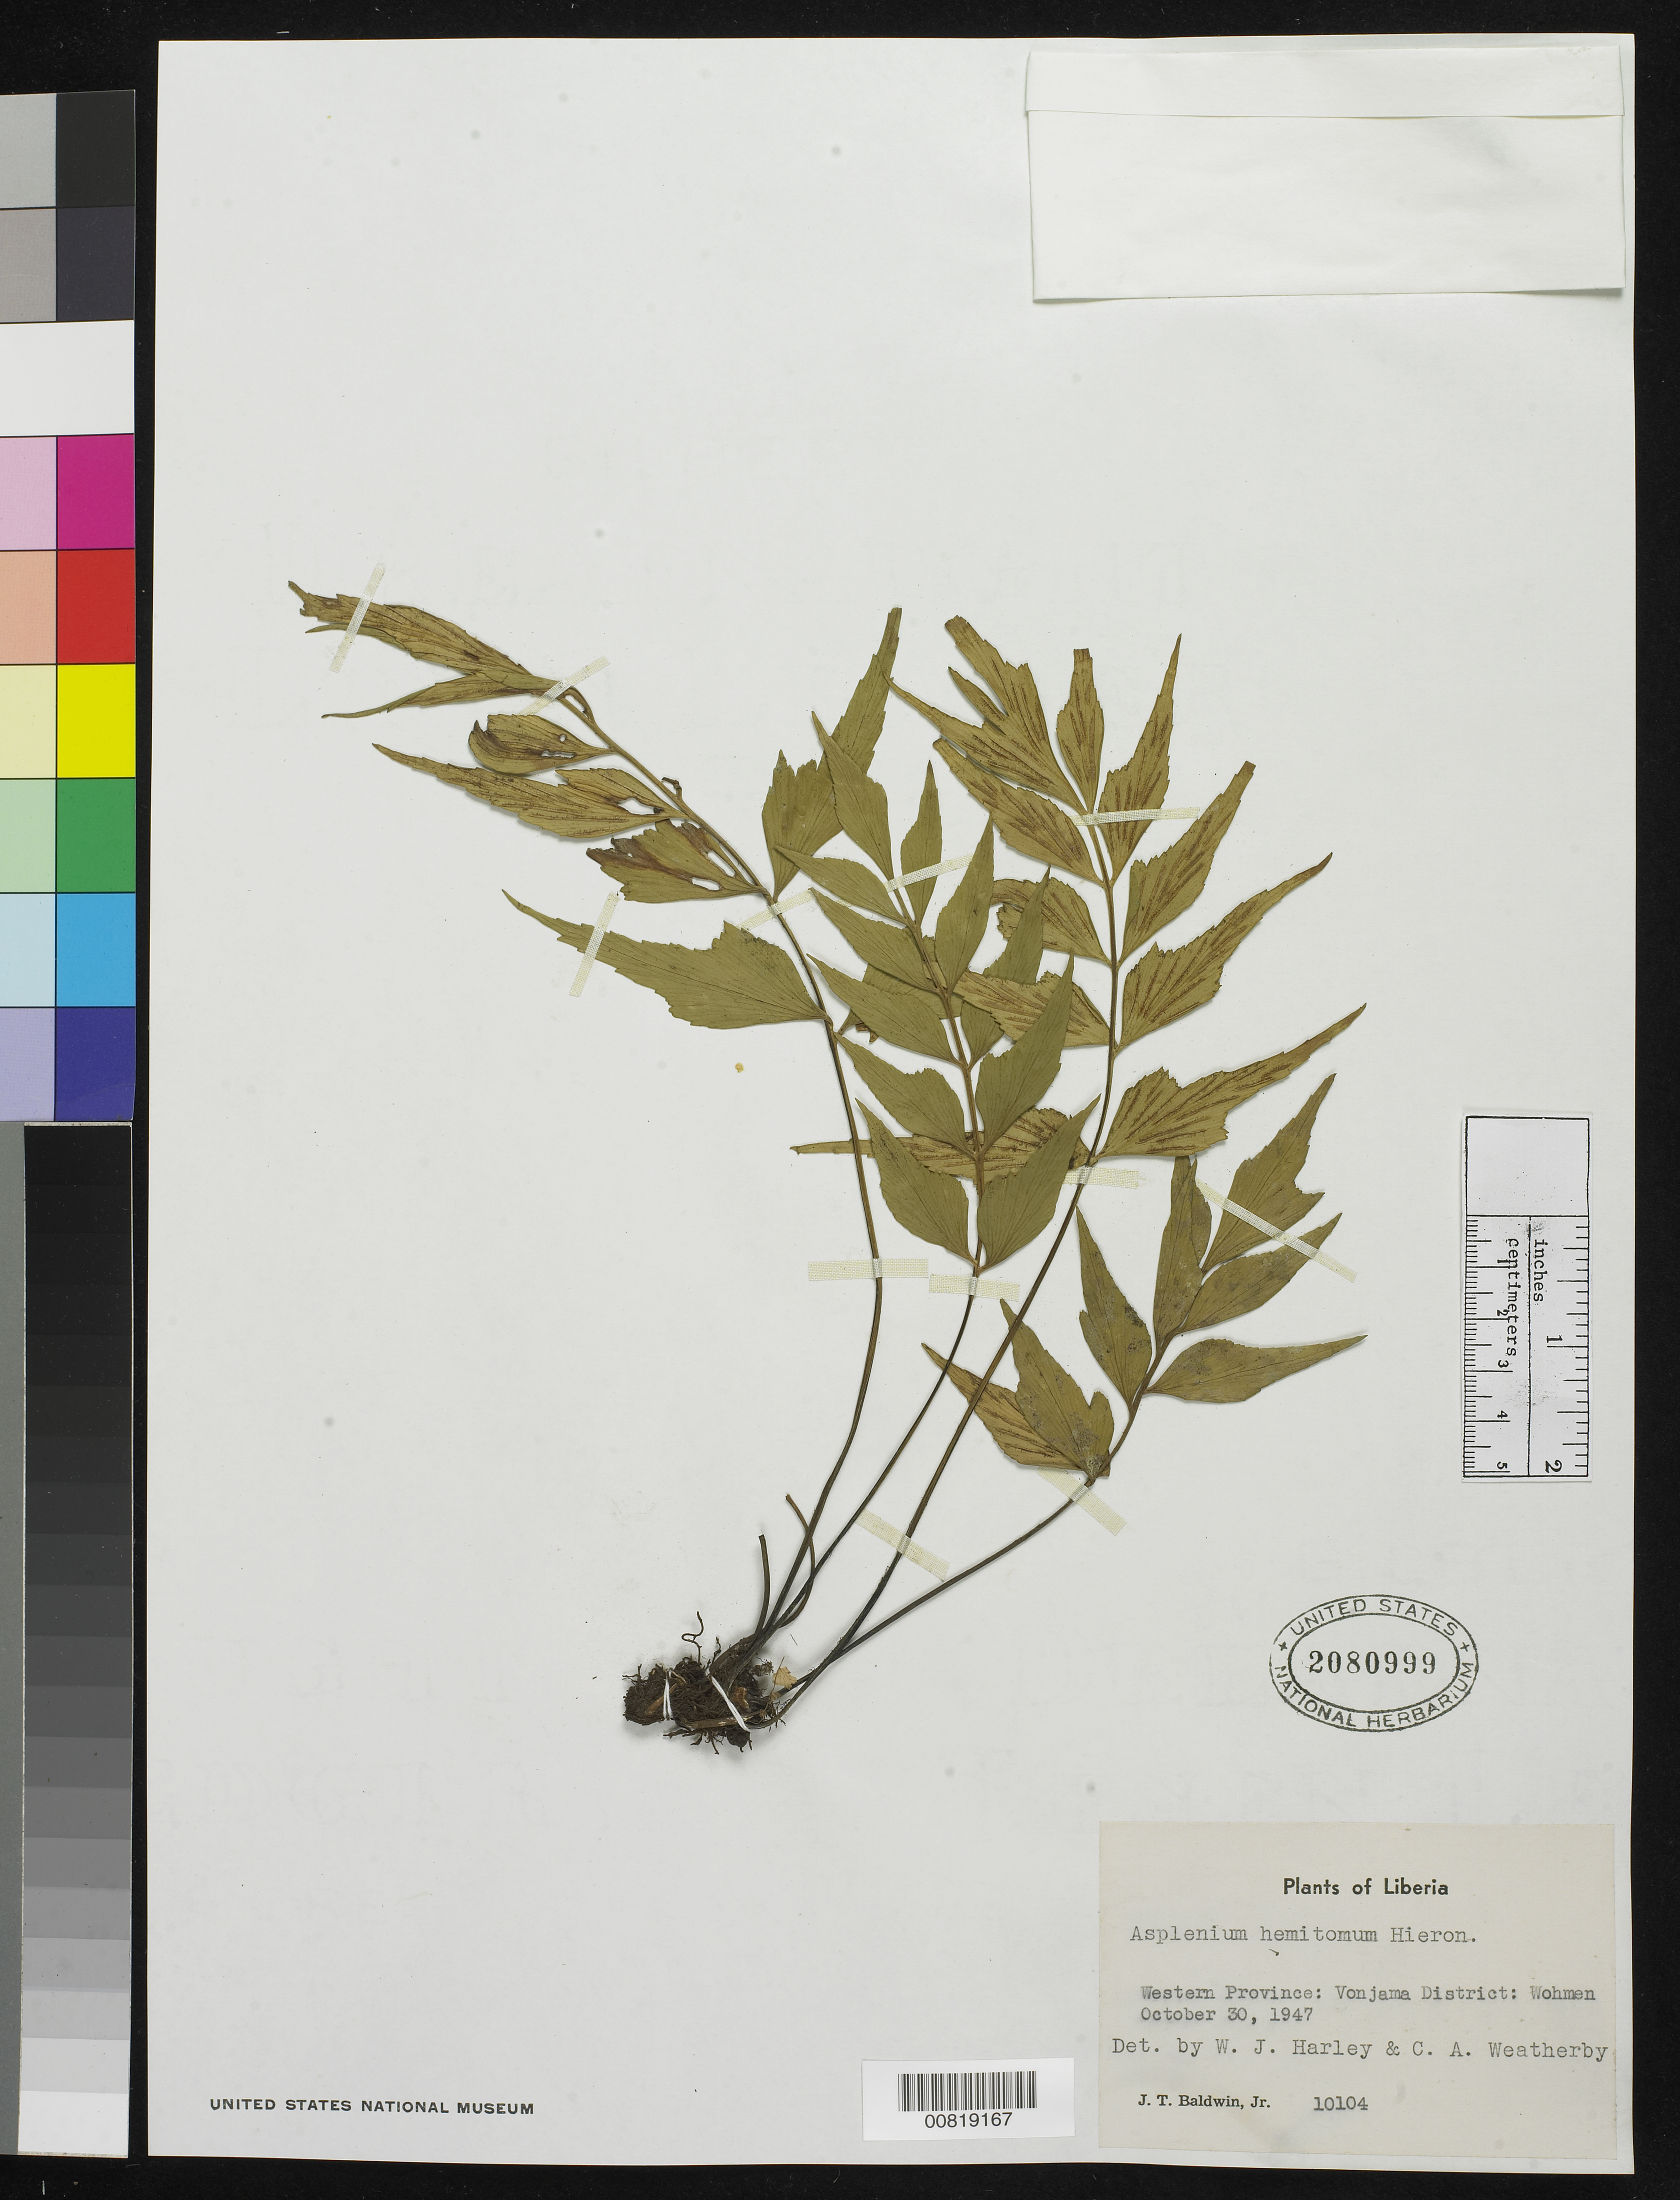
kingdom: Plantae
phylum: Tracheophyta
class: Polypodiopsida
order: Polypodiales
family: Aspleniaceae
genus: Asplenium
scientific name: Asplenium hemitomum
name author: Hieron.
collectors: J. T. Baldwin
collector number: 10104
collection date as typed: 30 Oct 1947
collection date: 1947-10-30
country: Liberia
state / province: Lofa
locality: Western Province: Vonjama District, Wohmen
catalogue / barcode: US 2080999